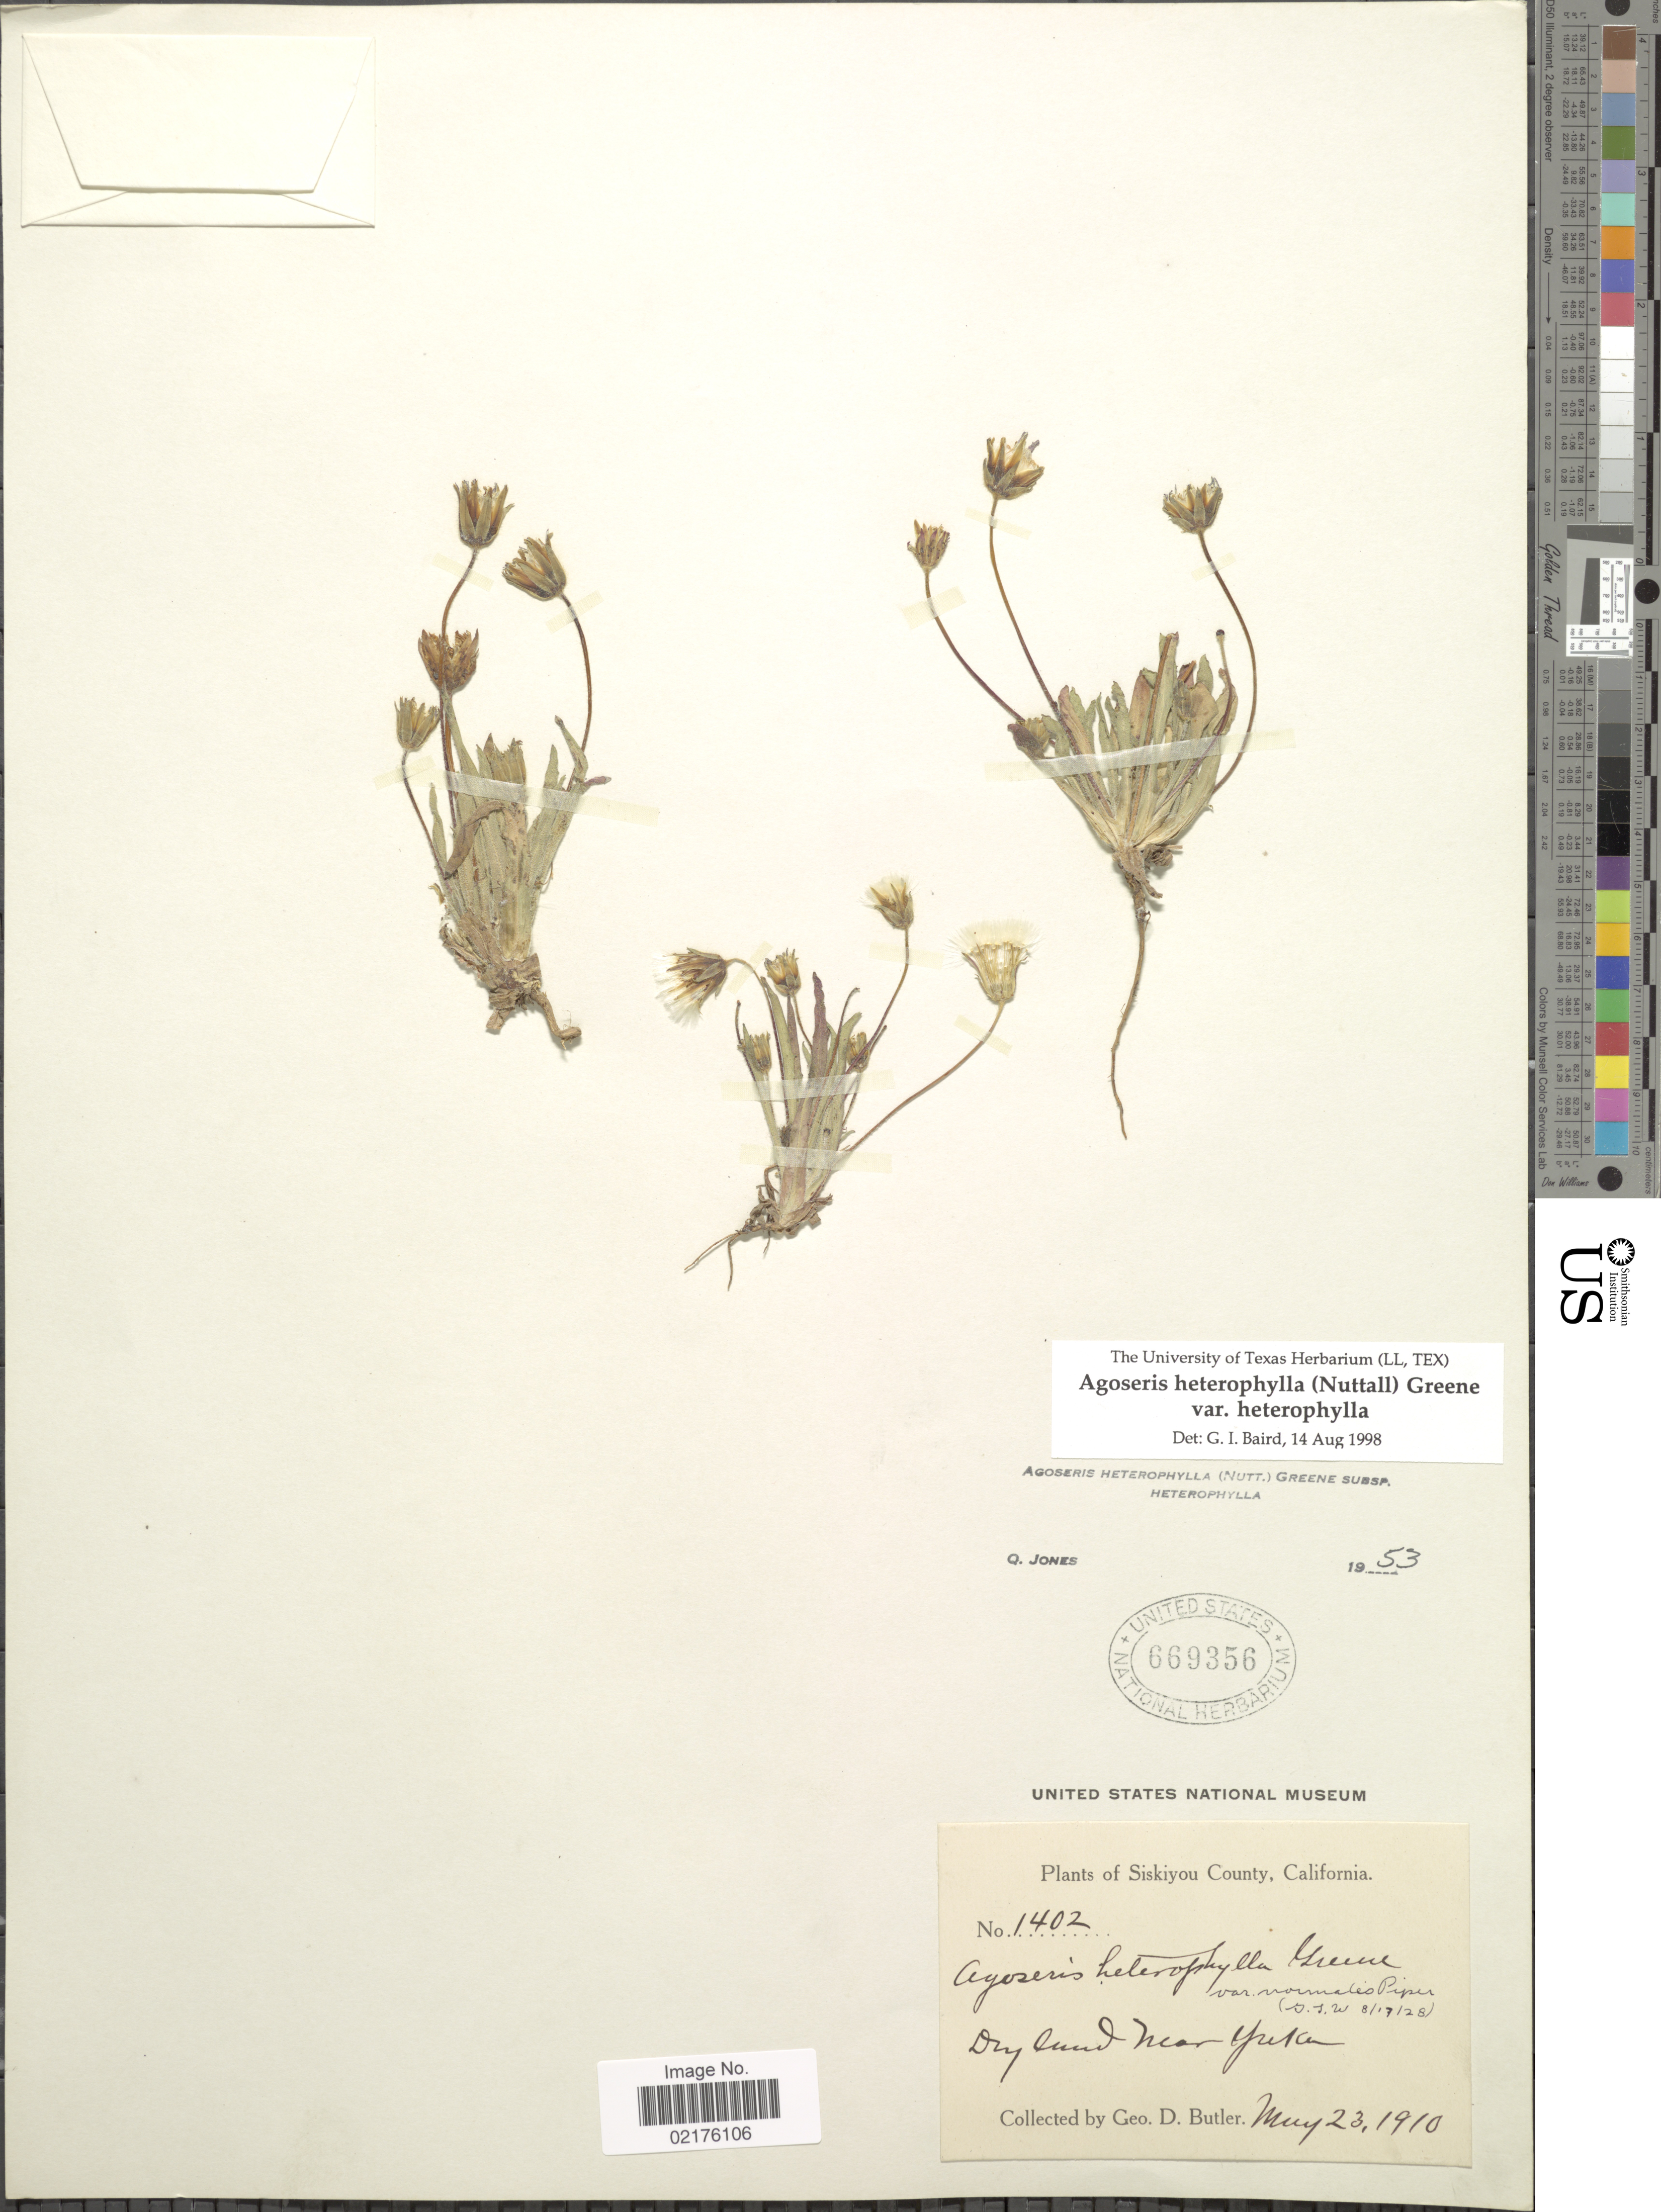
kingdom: Plantae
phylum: Tracheophyta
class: Magnoliopsida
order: Asterales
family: Asteraceae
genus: Agoseris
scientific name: Agoseris heterophylla subsp. heterophylla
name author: (Nutt.) Greene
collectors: G. D. Butler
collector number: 1402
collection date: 1910-05-23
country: United States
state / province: California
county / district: Siskiyou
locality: Siskiyou County, California, Dry land near Yuta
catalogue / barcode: US 669356